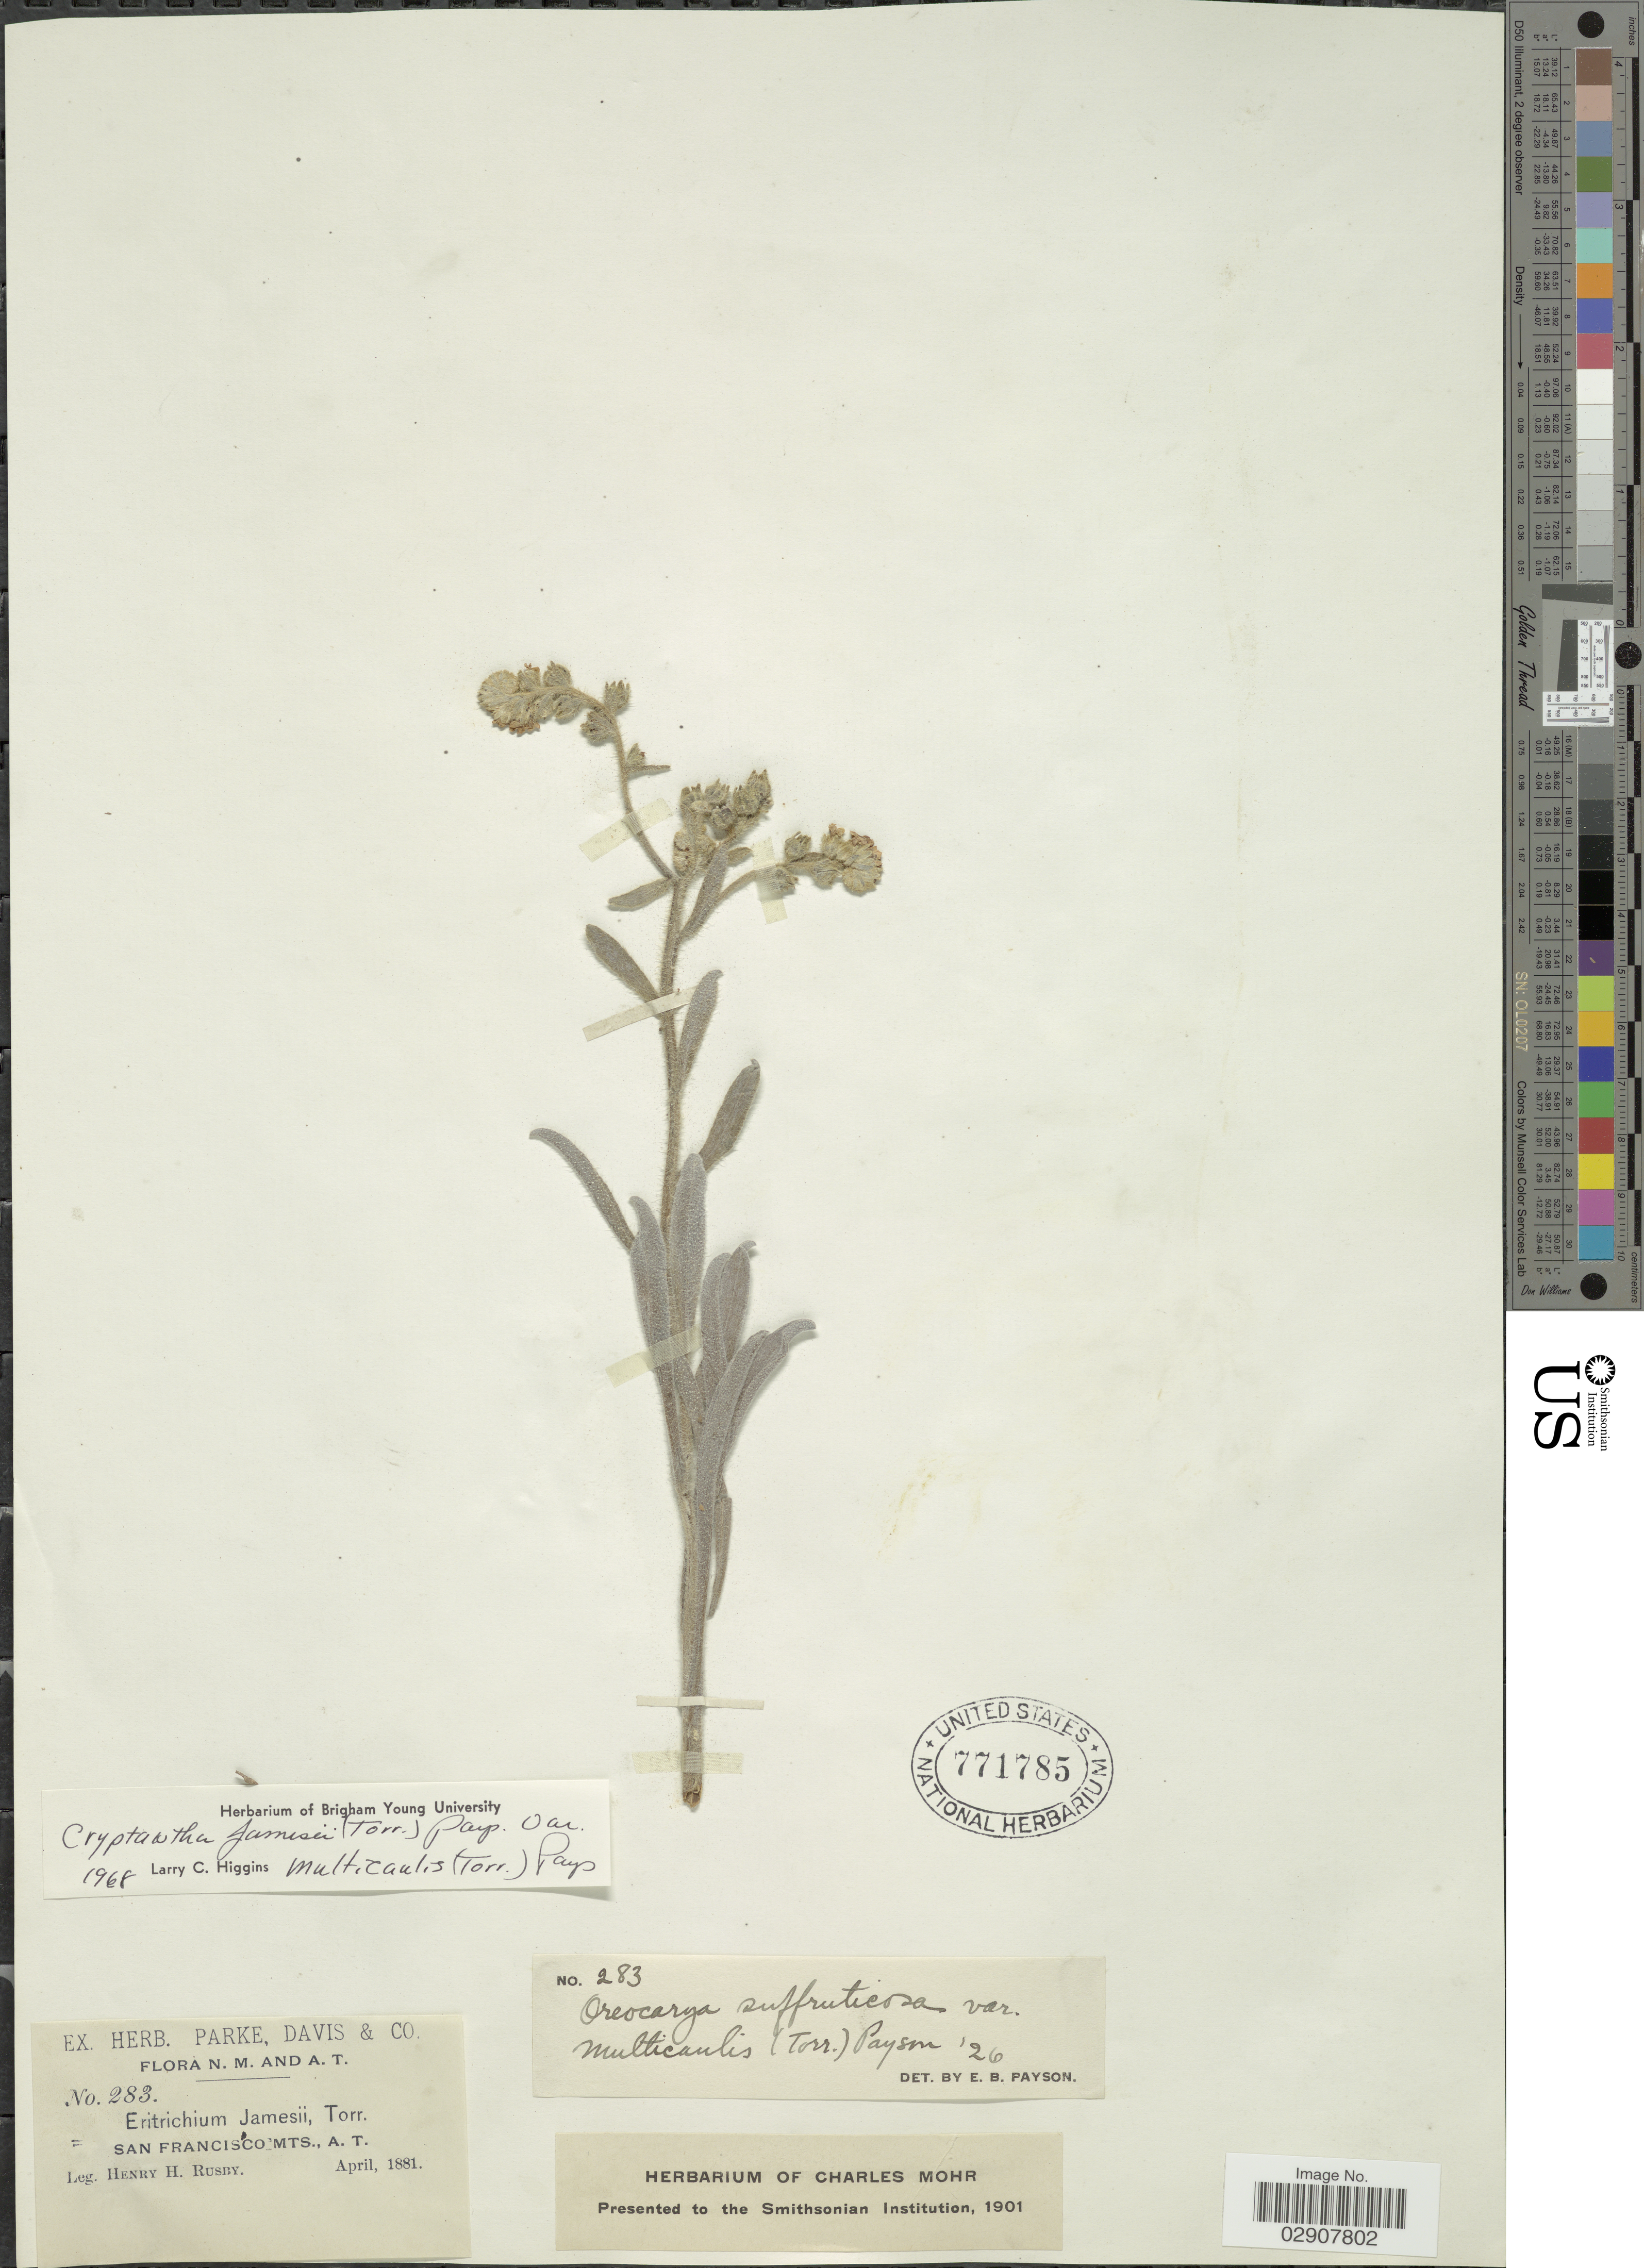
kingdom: Plantae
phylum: Tracheophyta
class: Magnoliopsida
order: Boraginales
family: Boraginaceae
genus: Cryptantha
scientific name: Cryptantha jamesii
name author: (Torr.) Payson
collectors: H. H. Rusby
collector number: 283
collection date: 1881-04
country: United States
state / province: Arizona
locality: San Francisco Mts., A.T.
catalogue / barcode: US 771785